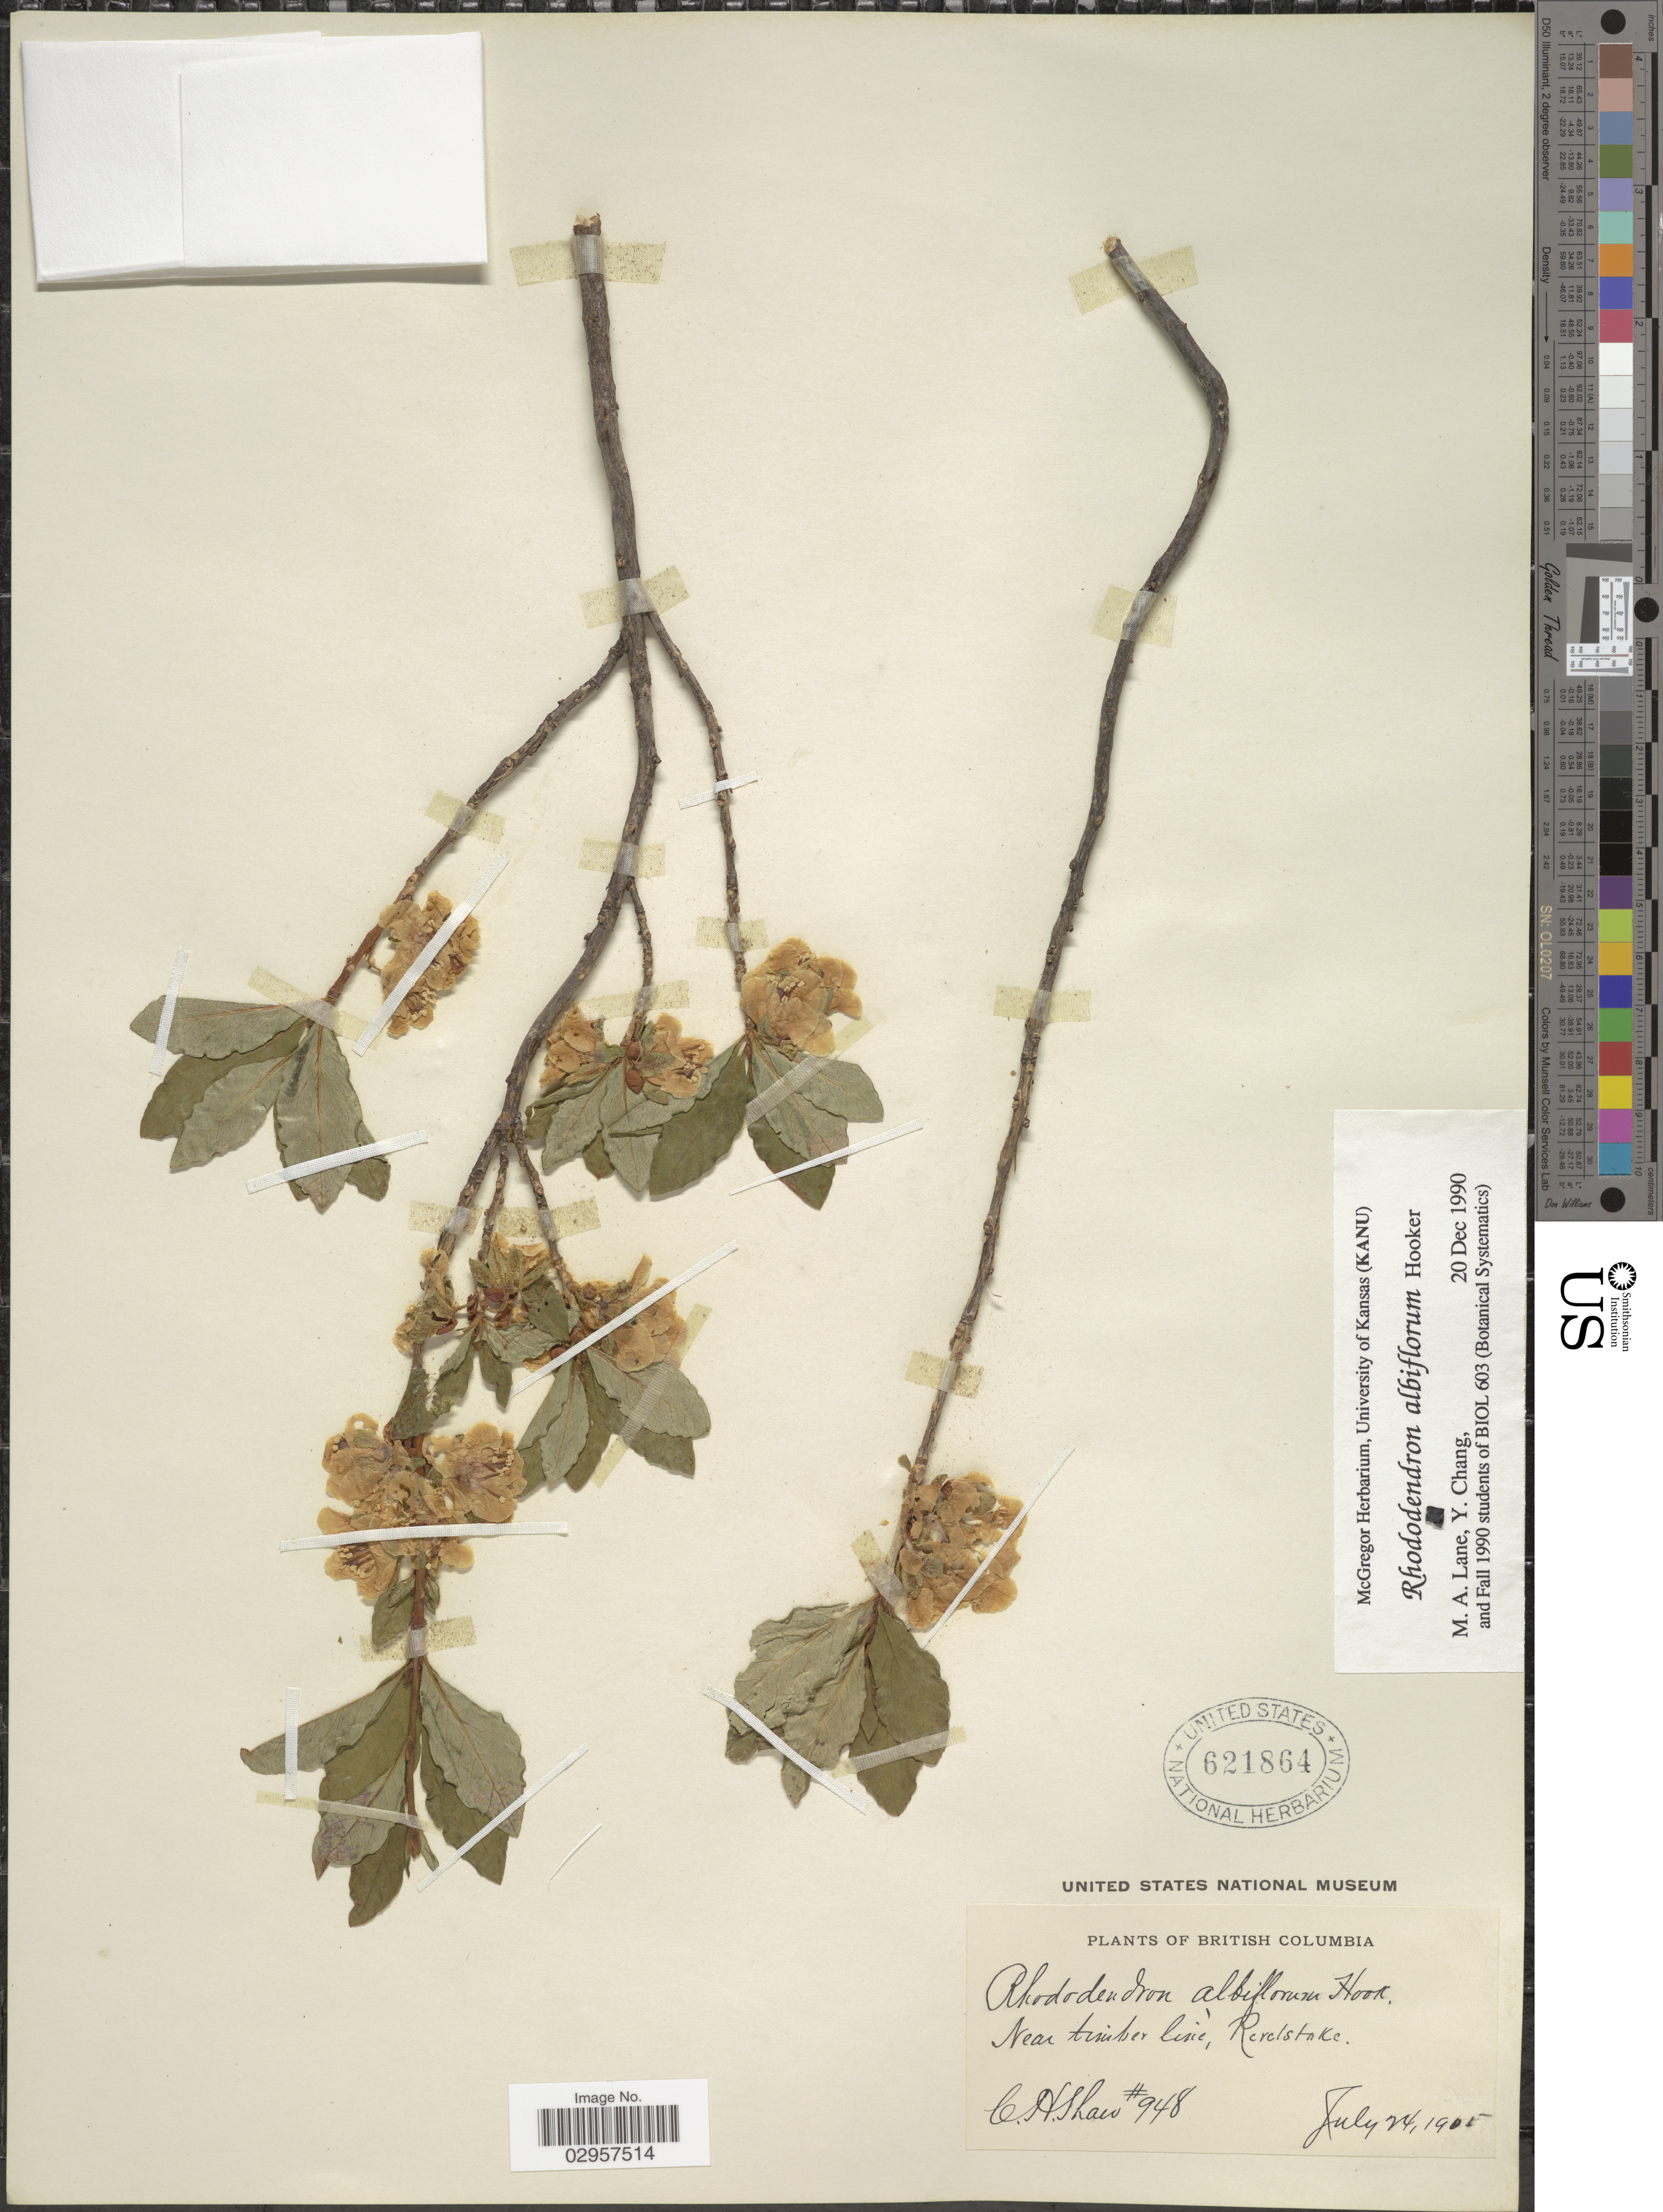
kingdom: Plantae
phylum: Tracheophyta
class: Magnoliopsida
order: Ericales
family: Ericaceae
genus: Rhododendron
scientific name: Rhododendron albiflorum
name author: Hook.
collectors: C. H. Shaw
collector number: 948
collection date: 1905-07-24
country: Canada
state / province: British Columbia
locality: Near timber line, Revelstoke.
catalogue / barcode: US 621864